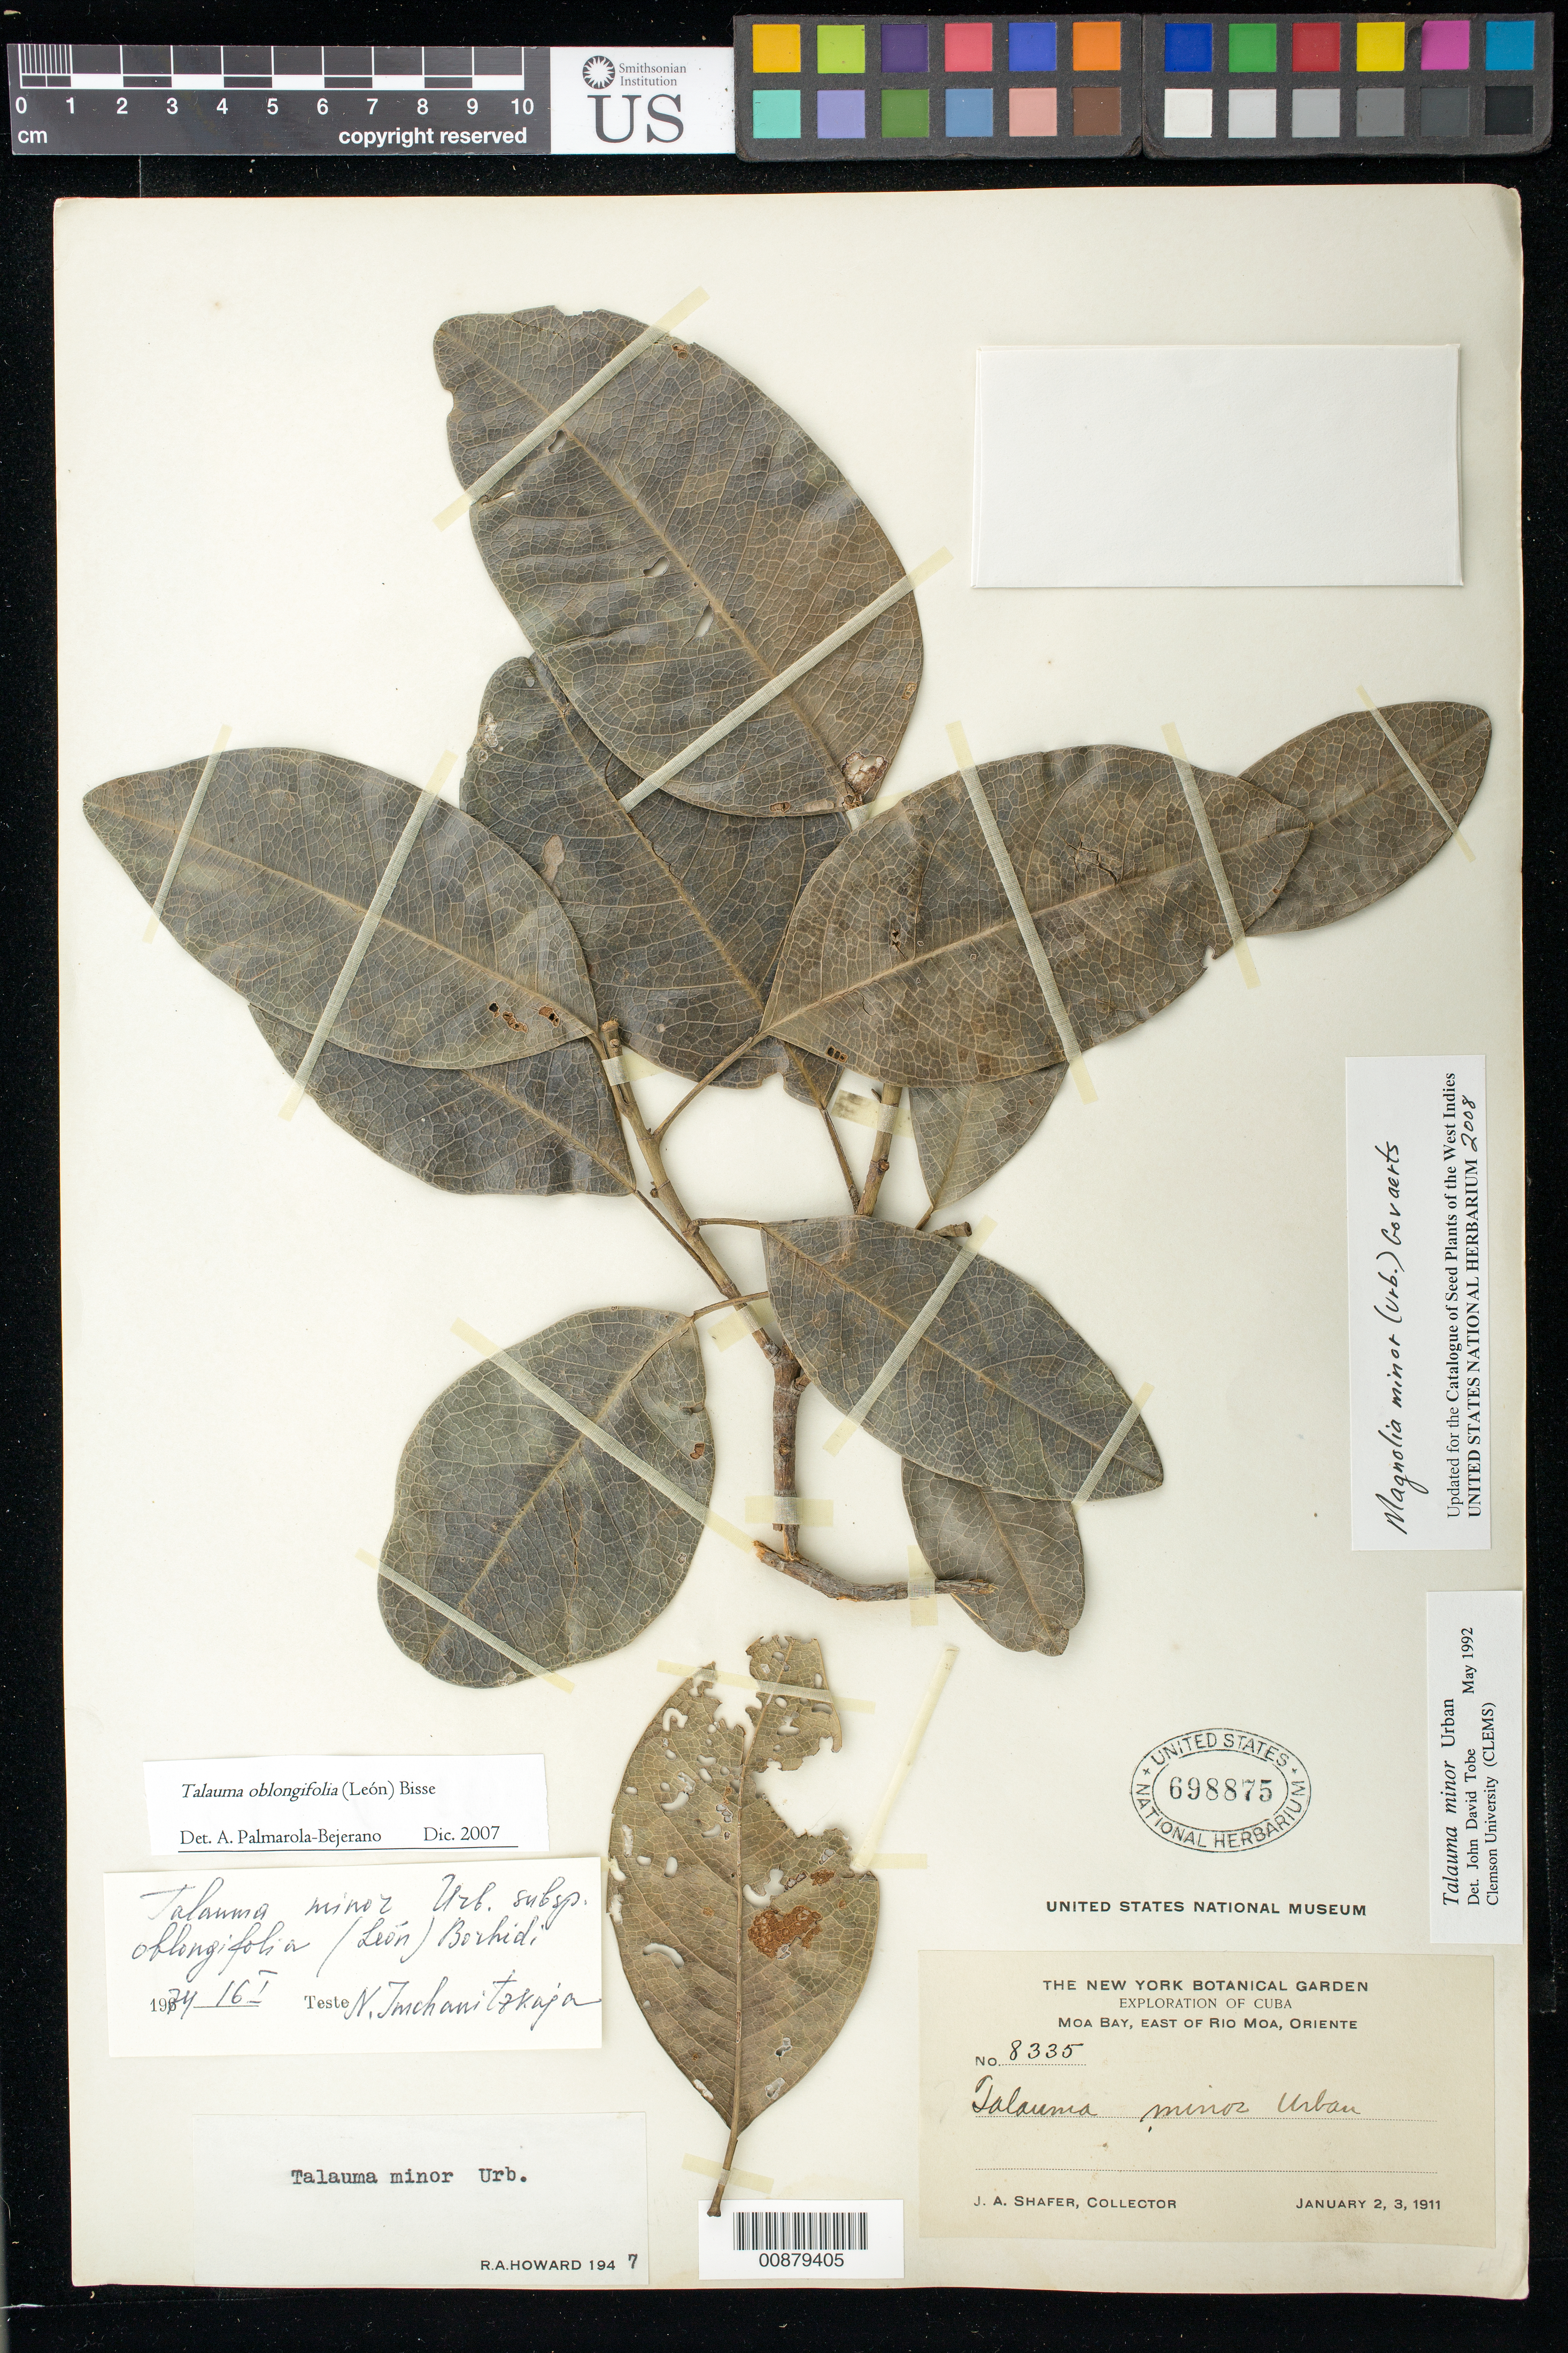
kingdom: Plantae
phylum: Tracheophyta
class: Magnoliopsida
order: Magnoliales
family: Magnoliaceae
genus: Magnolia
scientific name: Magnolia minor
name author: (Urb.) Govaerts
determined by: Cat. Seed Plants West Indies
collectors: J. A. Shafer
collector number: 8335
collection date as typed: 02 Jan 1911 to 03 Jan 1911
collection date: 1911-01-02/1911-01-03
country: Cuba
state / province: Holguín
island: Cuba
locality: Moa Bay, E of Rio Moa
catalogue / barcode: US 698875